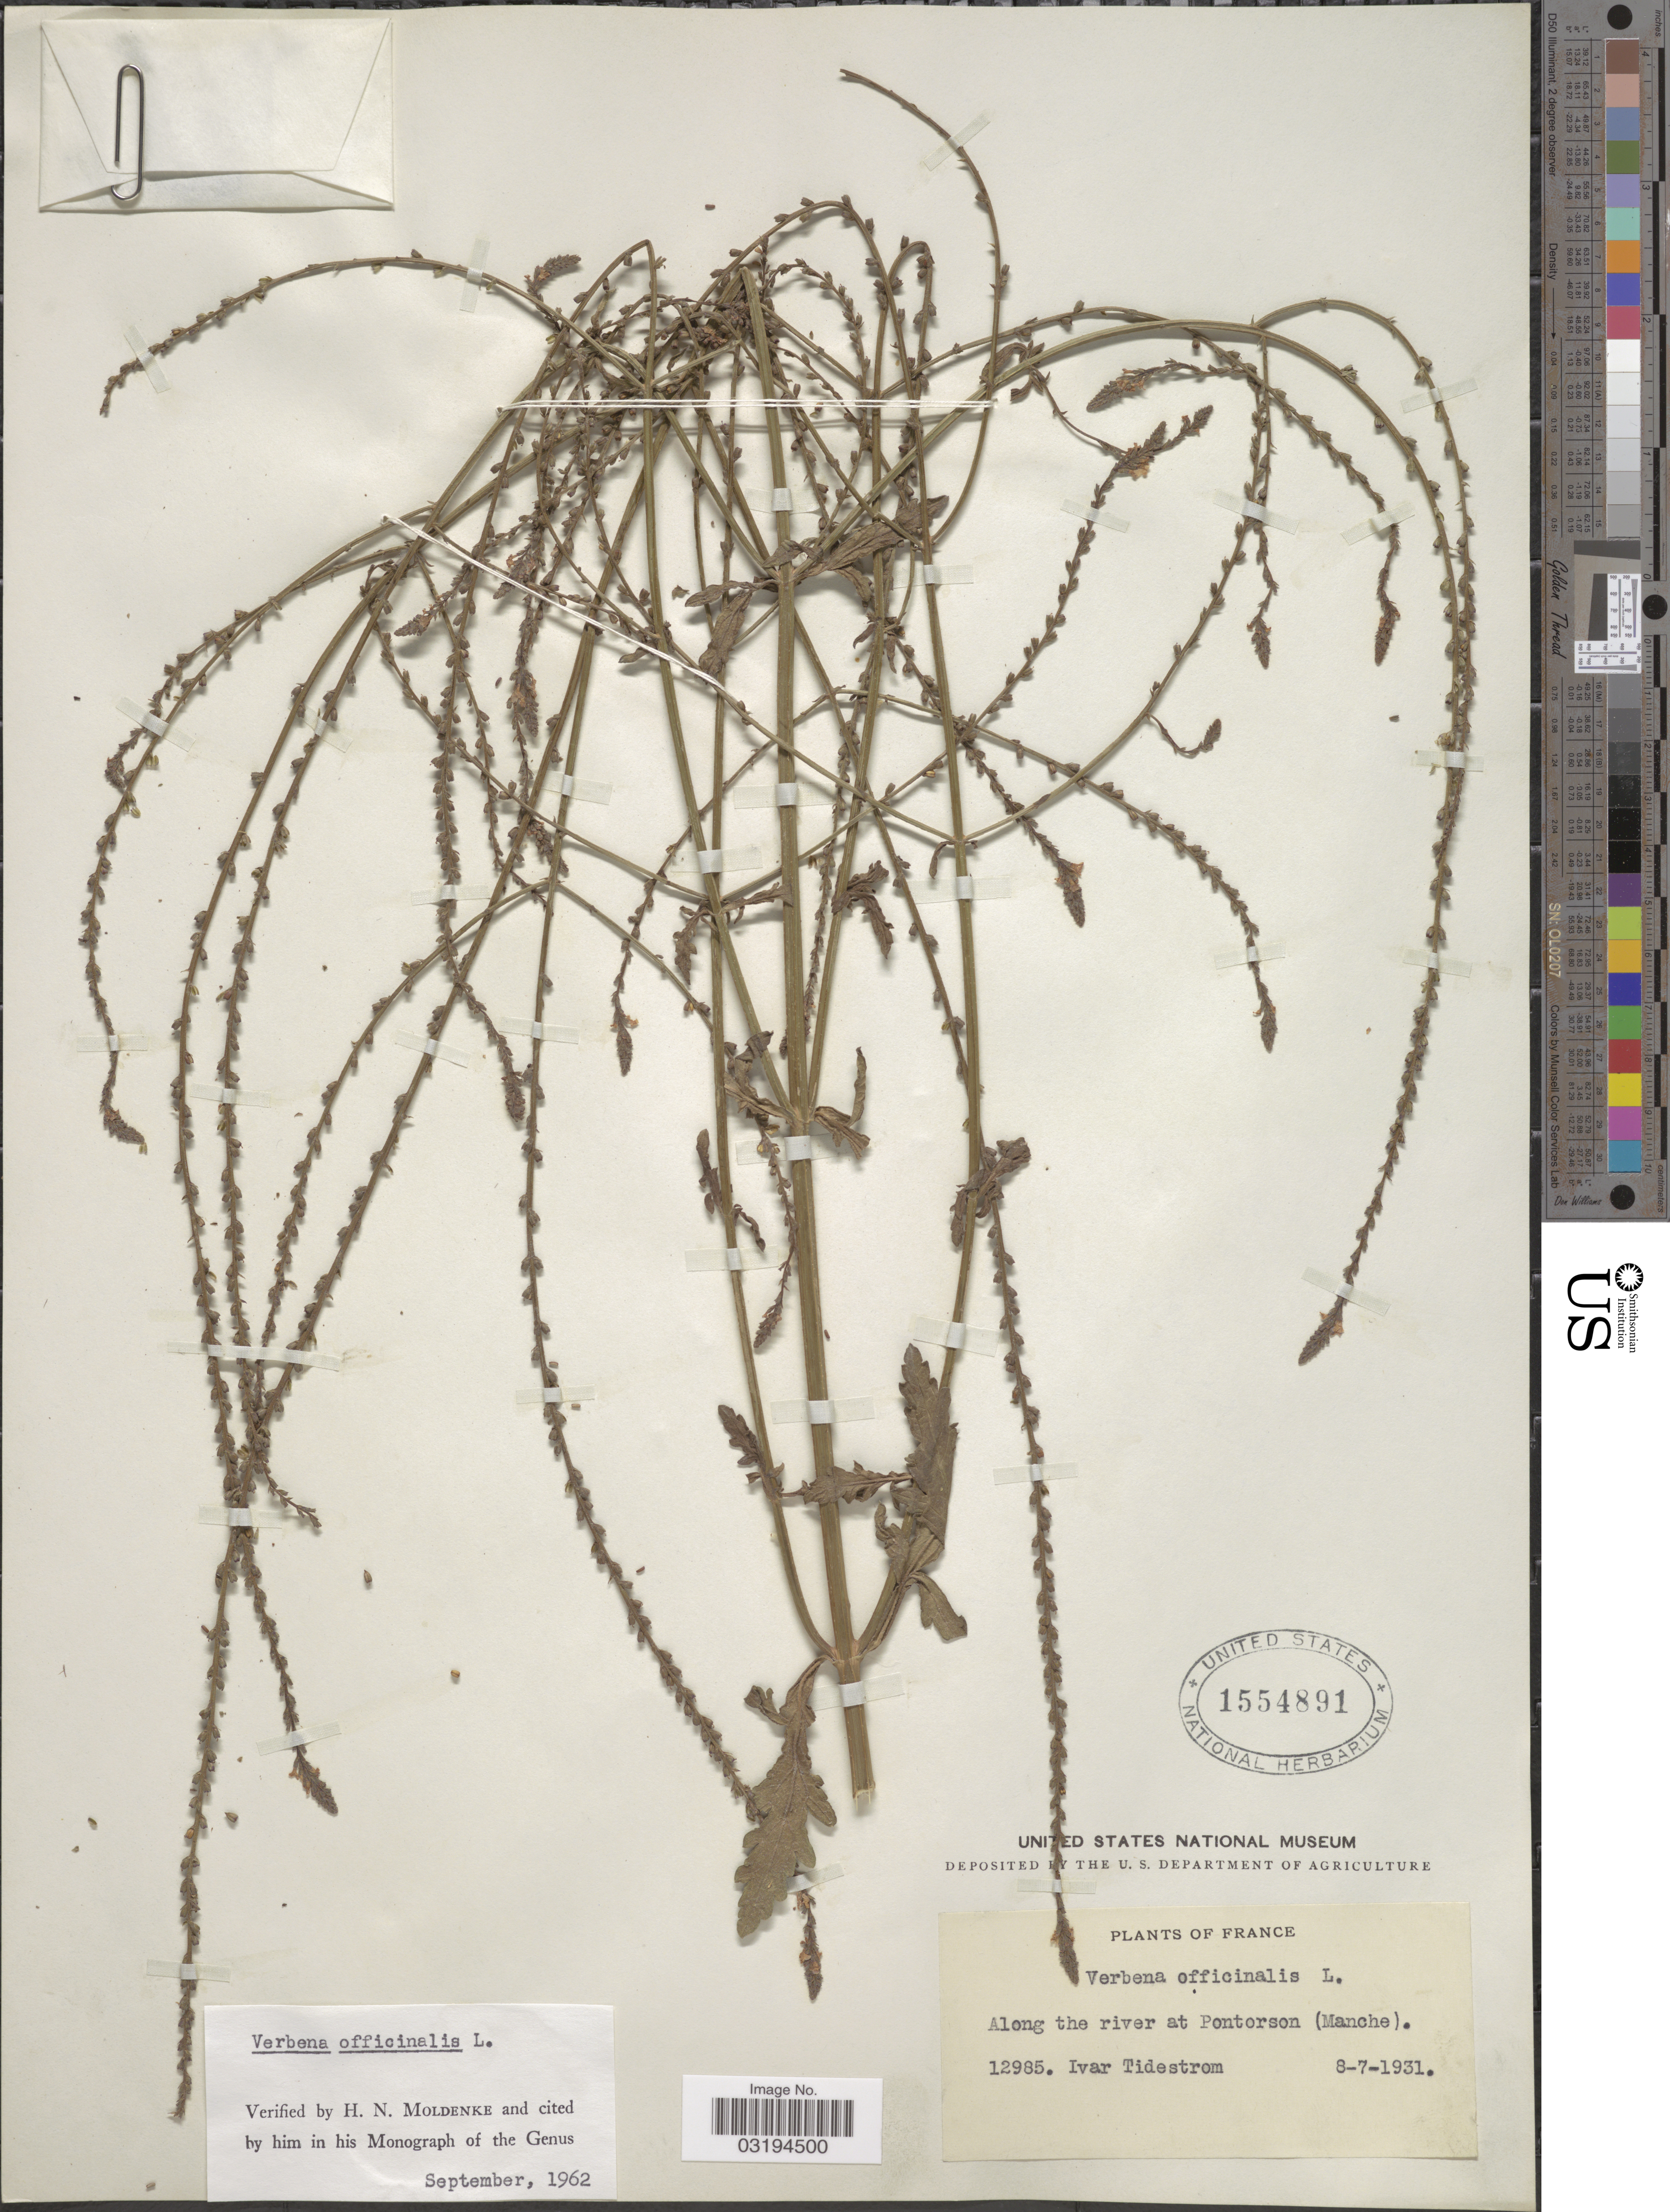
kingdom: Plantae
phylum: Tracheophyta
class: Magnoliopsida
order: Lamiales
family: Verbenaceae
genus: Verbena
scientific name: Verbena officinalis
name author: L.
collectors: I. F. Tidestrom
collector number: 12985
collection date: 1931-07-08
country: France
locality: Along the river at Pontorson (Manche).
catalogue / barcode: US 1554891